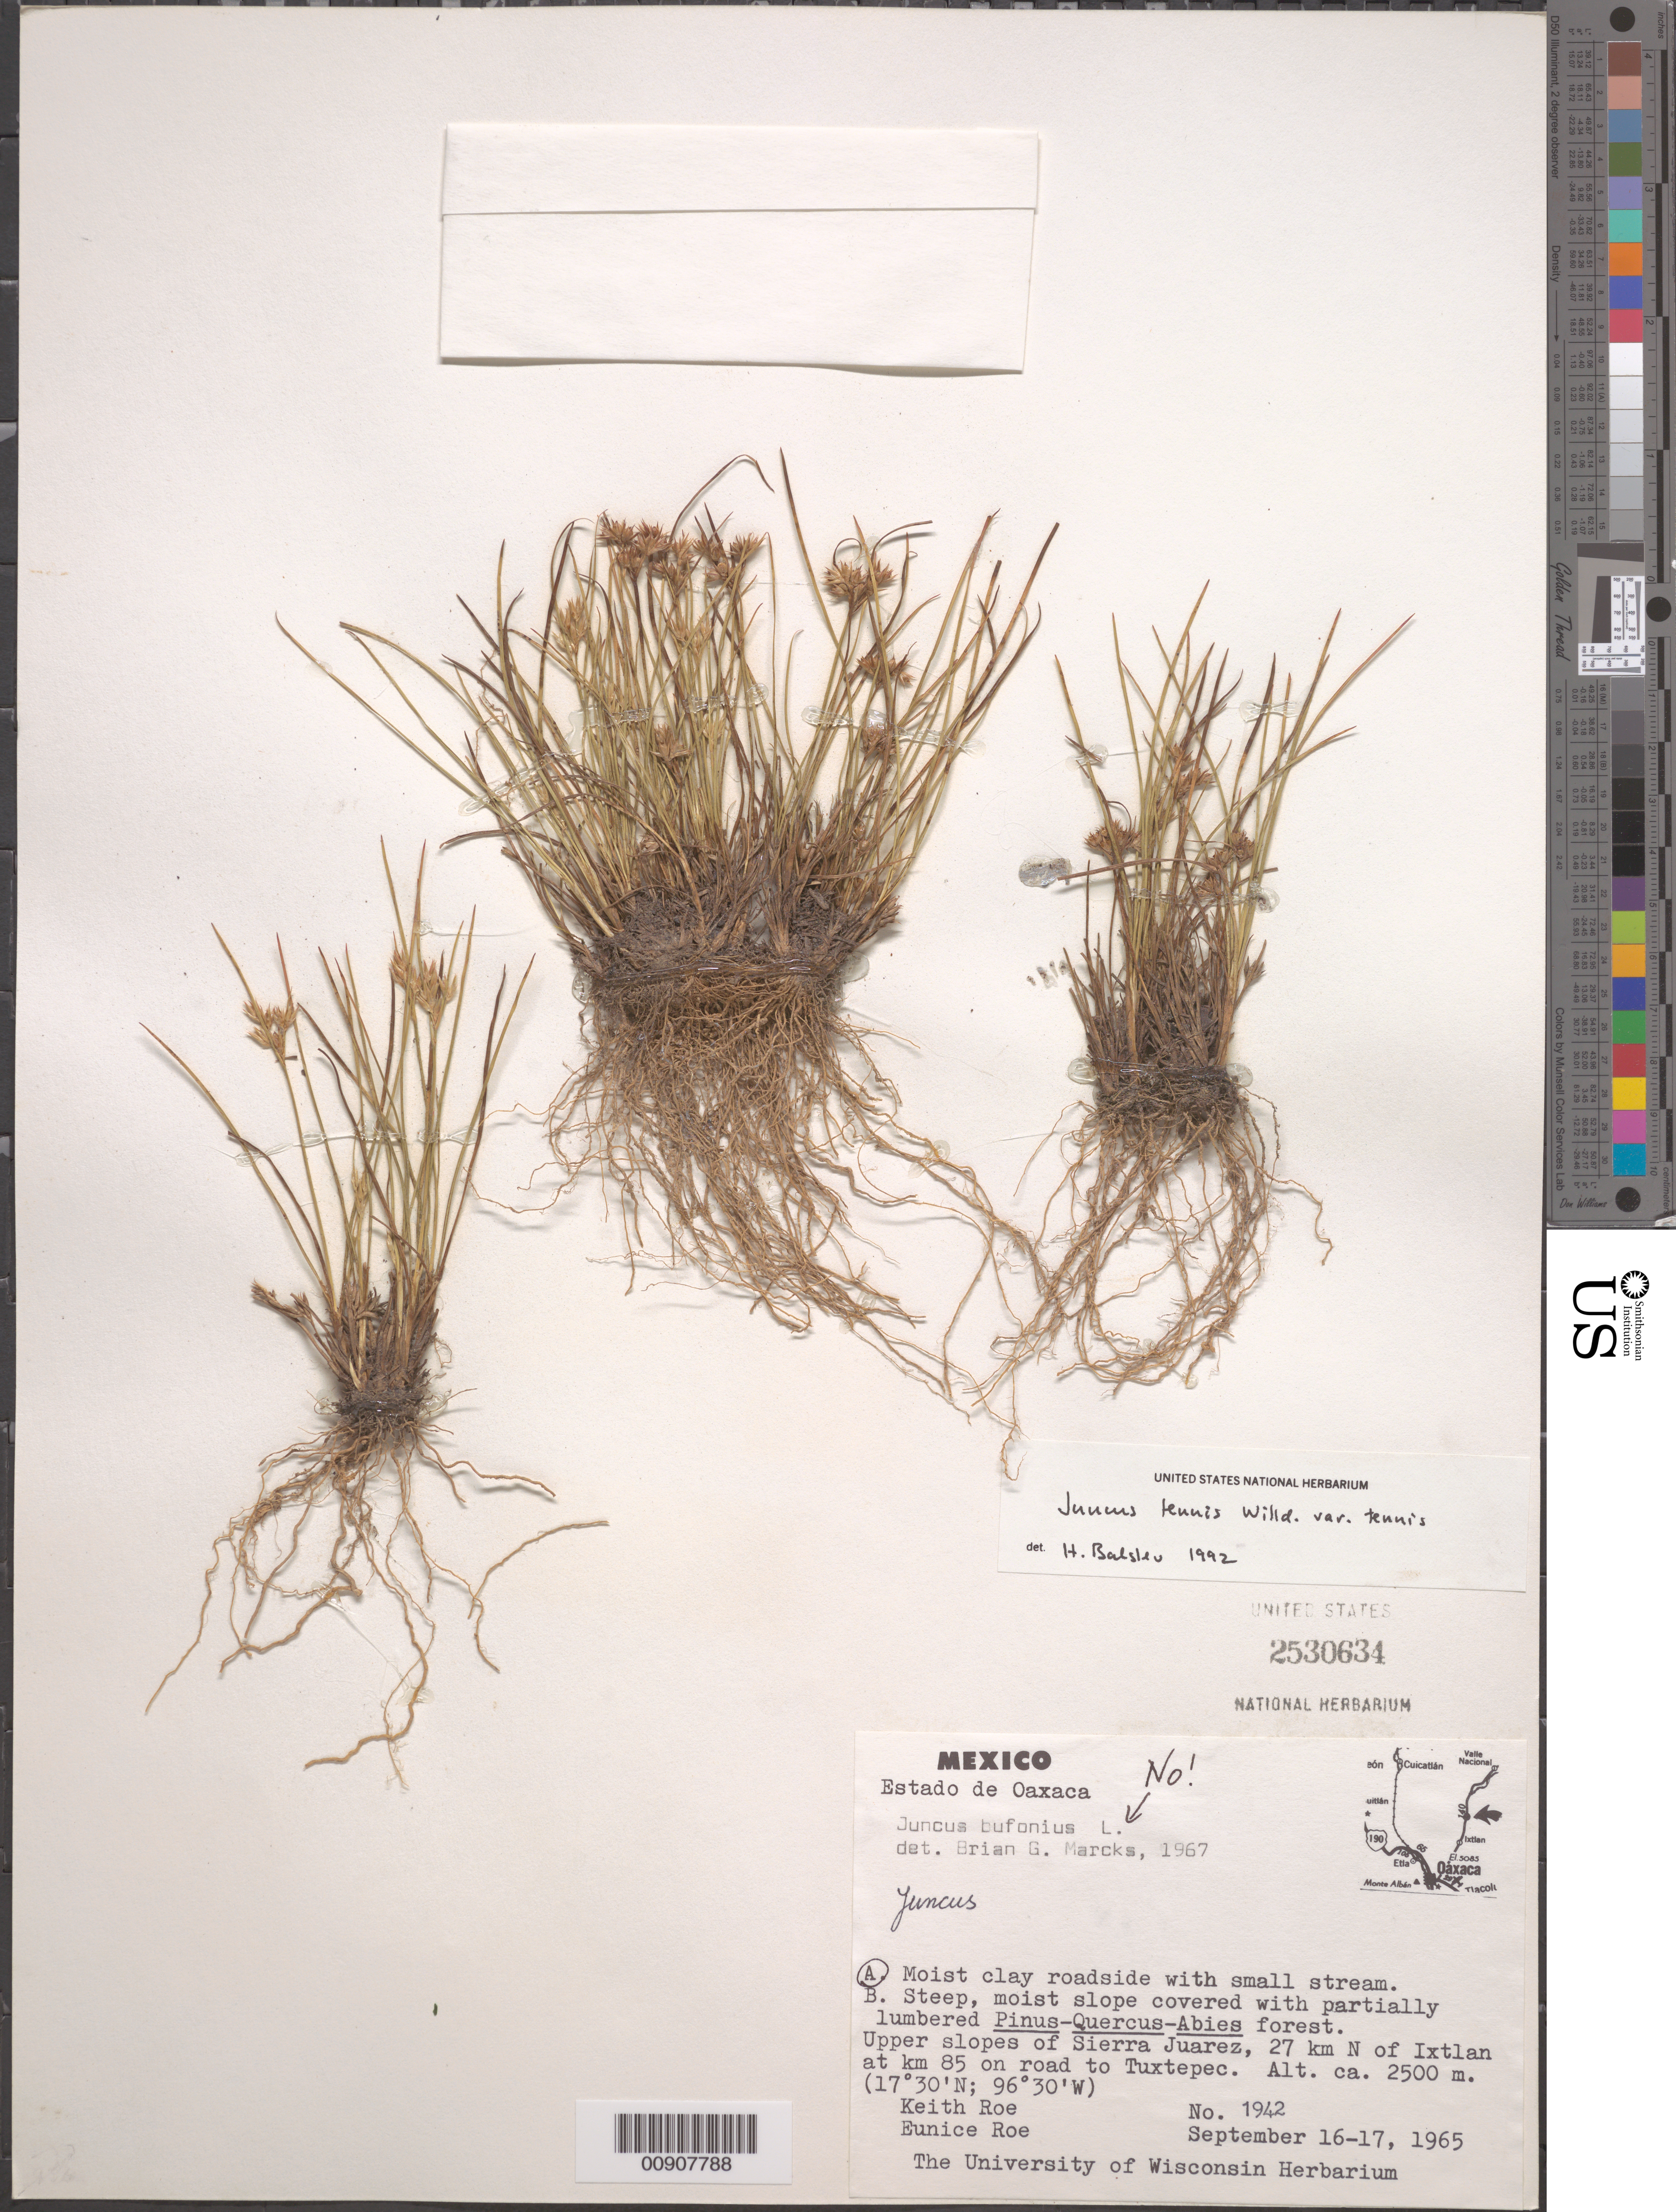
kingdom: Plantae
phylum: Tracheophyta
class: Liliopsida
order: Poales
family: Juncaceae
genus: Juncus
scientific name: Juncus tenuis var. tenuis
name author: Willd.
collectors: K. E. Roe & E. Roe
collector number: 1942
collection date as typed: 16 Sep 1965 to 17 Sep 1965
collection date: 1965-09-16/1965-09-17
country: Mexico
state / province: Oaxaca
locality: Oaxaca: Upper slopes of Sierra Juárez, 27 km N of Ixtlán at km. 85 on road to Tuxtepec.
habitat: Moist clay roadside with small stream.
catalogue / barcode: US 2530634